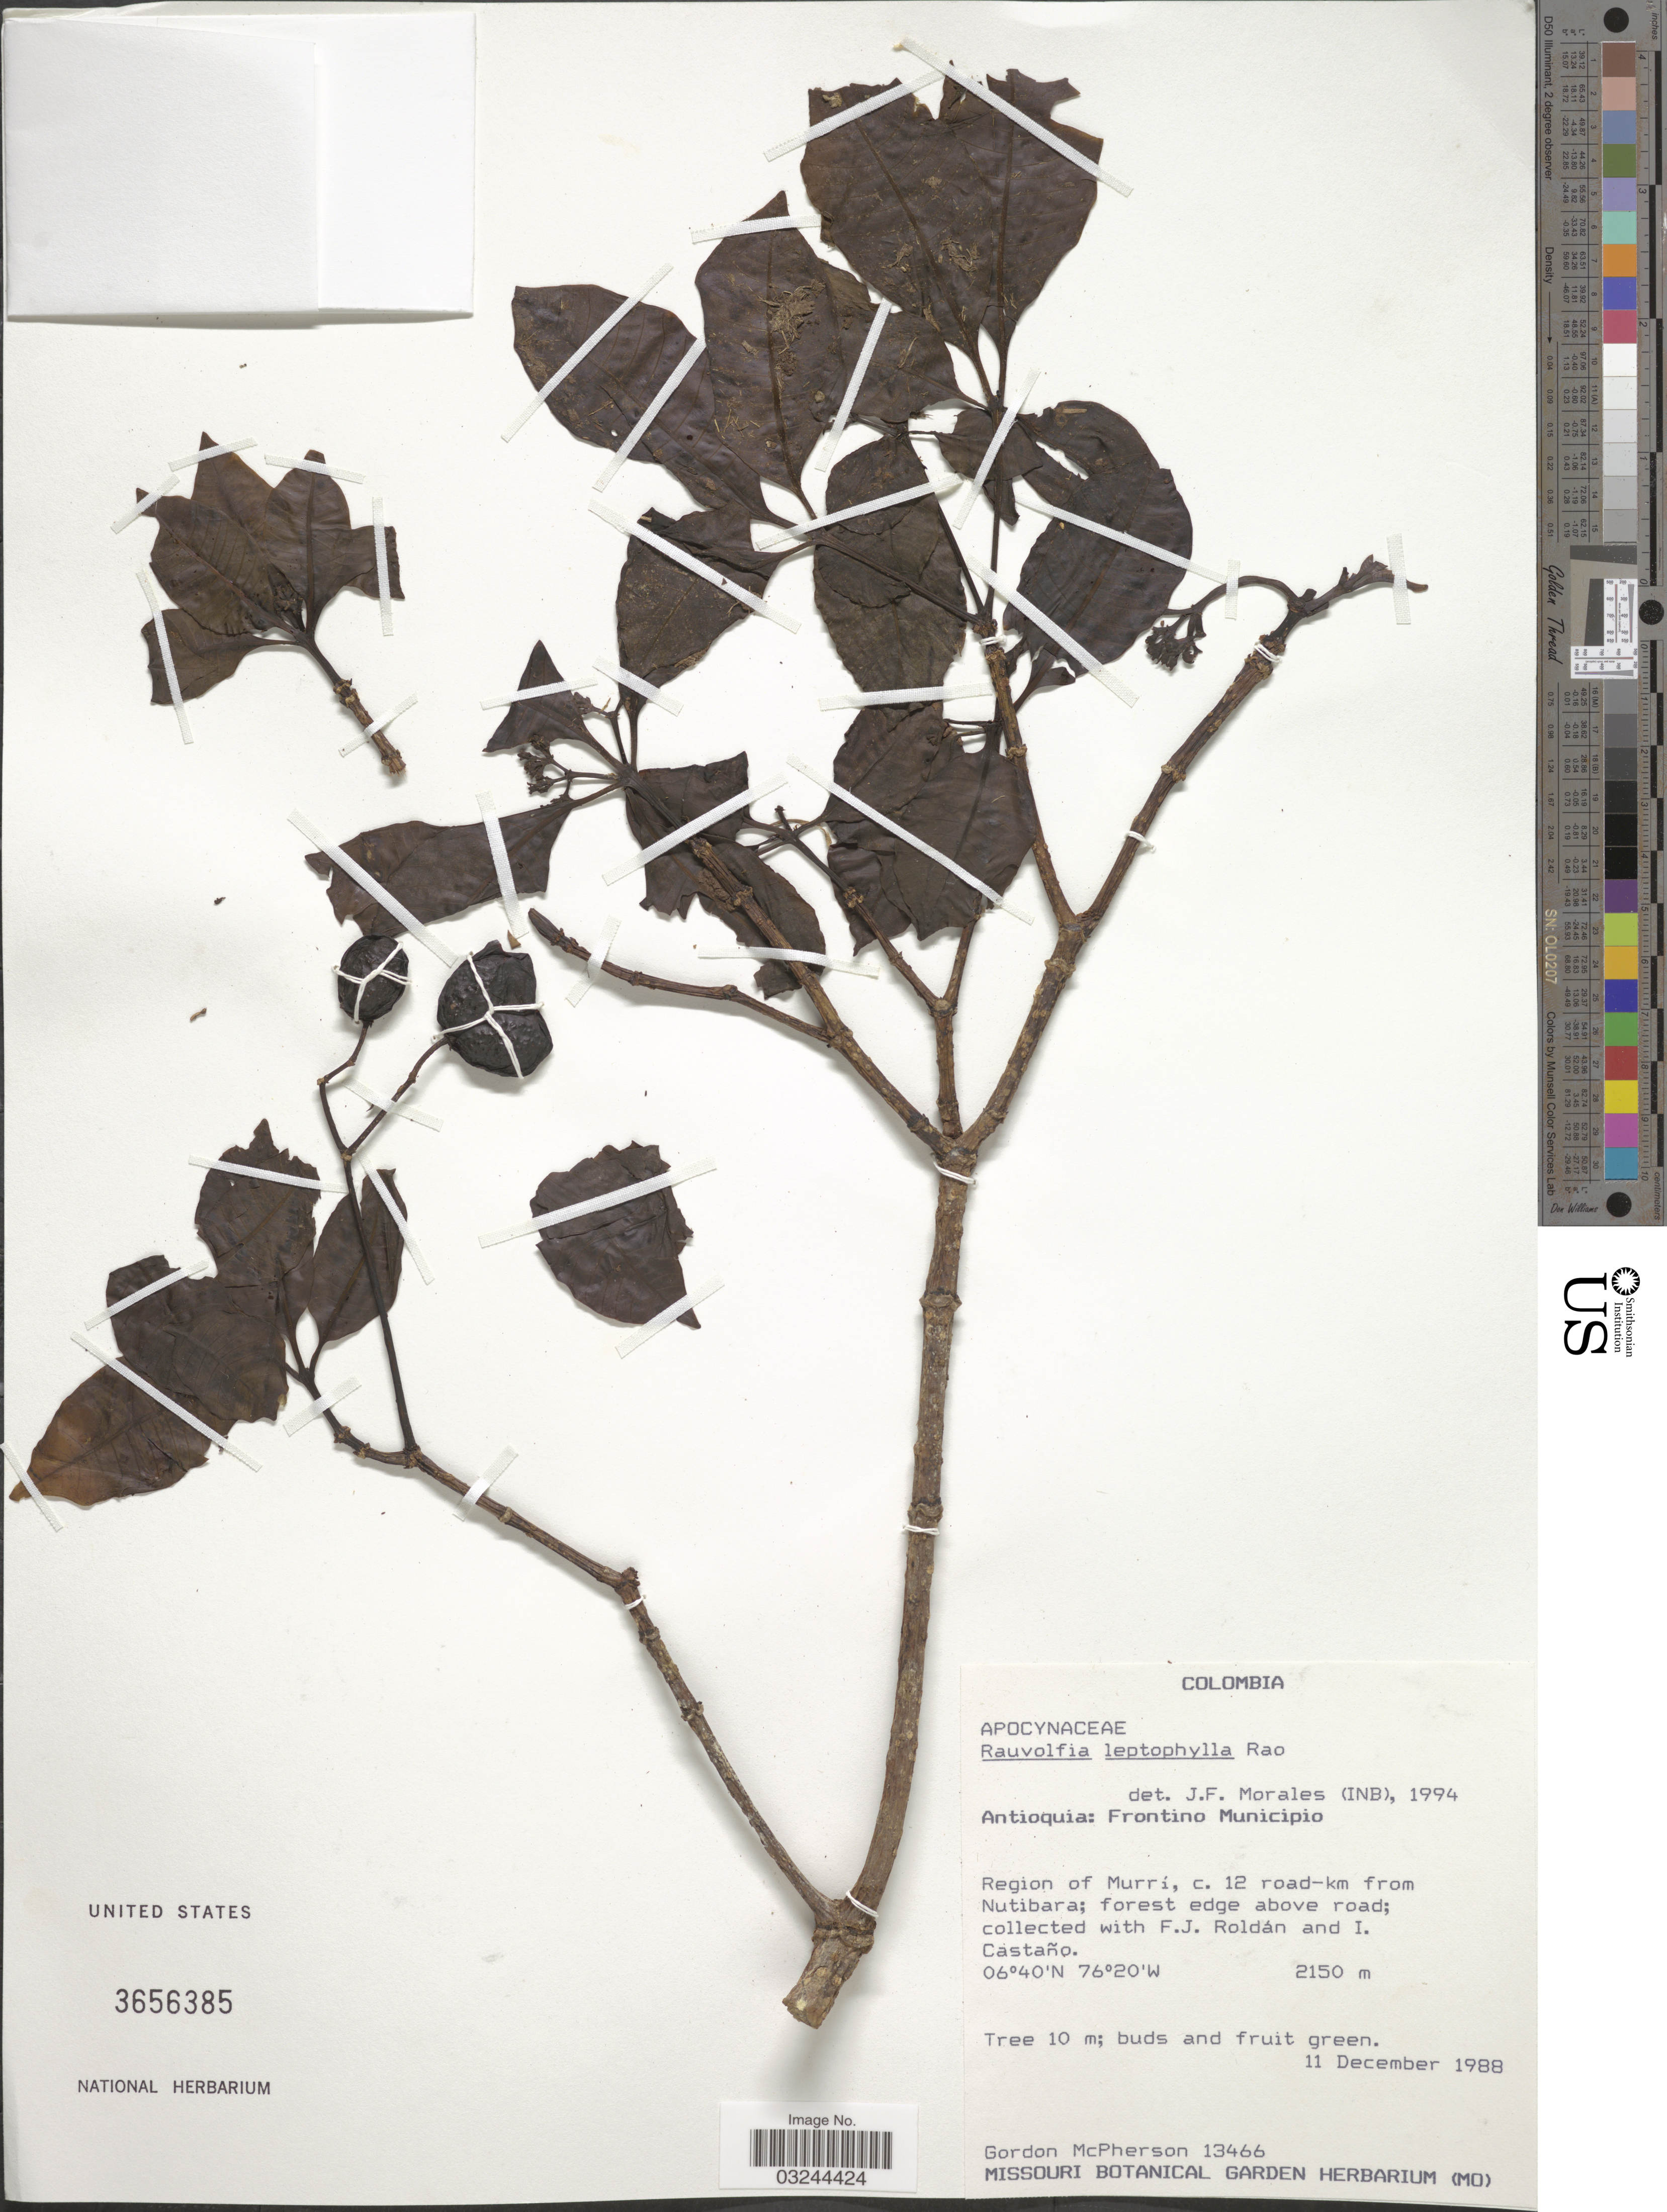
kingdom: Plantae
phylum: Tracheophyta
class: Magnoliopsida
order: Gentianales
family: Apocynaceae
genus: Rauvolfia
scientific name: Rauvolfia leptophylla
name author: A.S. Rao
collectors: G. McPherson, F. J. Roldán & I. Castaño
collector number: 13466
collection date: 1988-12-11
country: Colombia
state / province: Antioquia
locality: Frontino Municipio, Region of Murrí, c. 12 road-km from Nutibara; forest edge above road.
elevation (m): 2150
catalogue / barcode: US 3656385